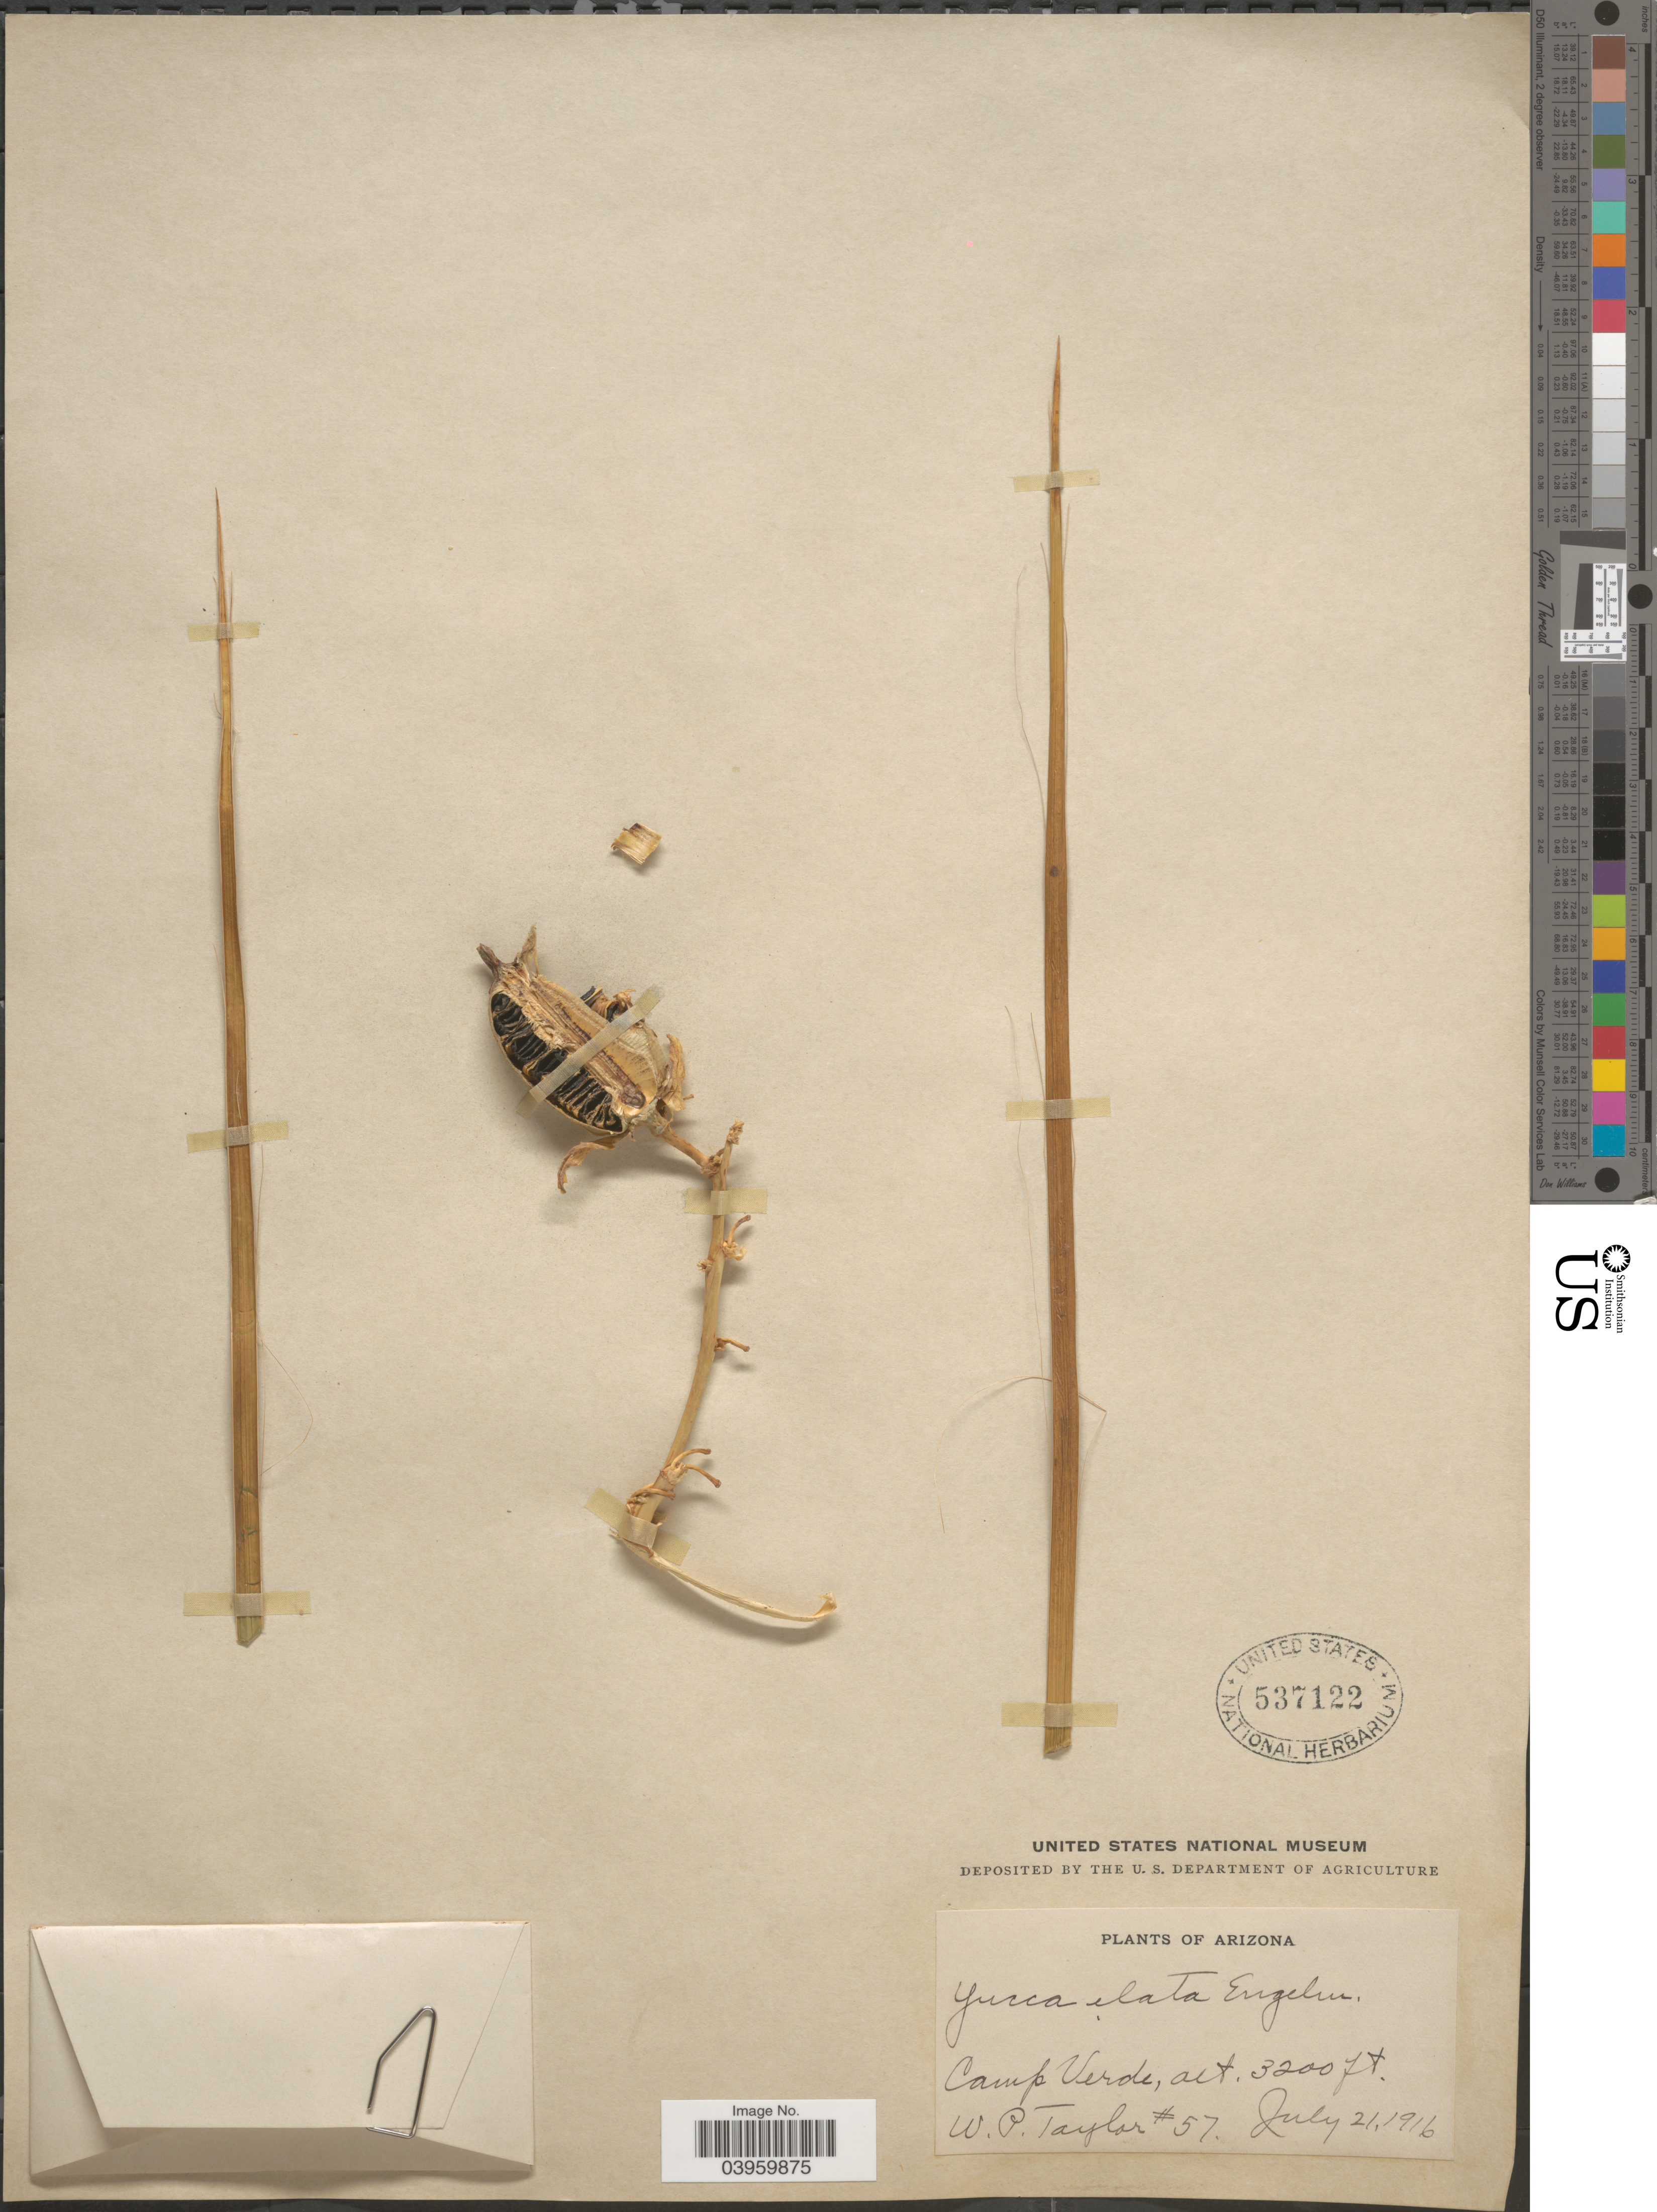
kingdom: Plantae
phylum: Tracheophyta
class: Liliopsida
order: Asparagales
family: Asparagaceae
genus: Yucca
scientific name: Yucca elata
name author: (Engelm.) Engelm.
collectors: W. P. Taylor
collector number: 57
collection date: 1916-07-21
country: United States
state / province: Arizona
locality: Camp Verde.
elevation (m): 975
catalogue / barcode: US 537122